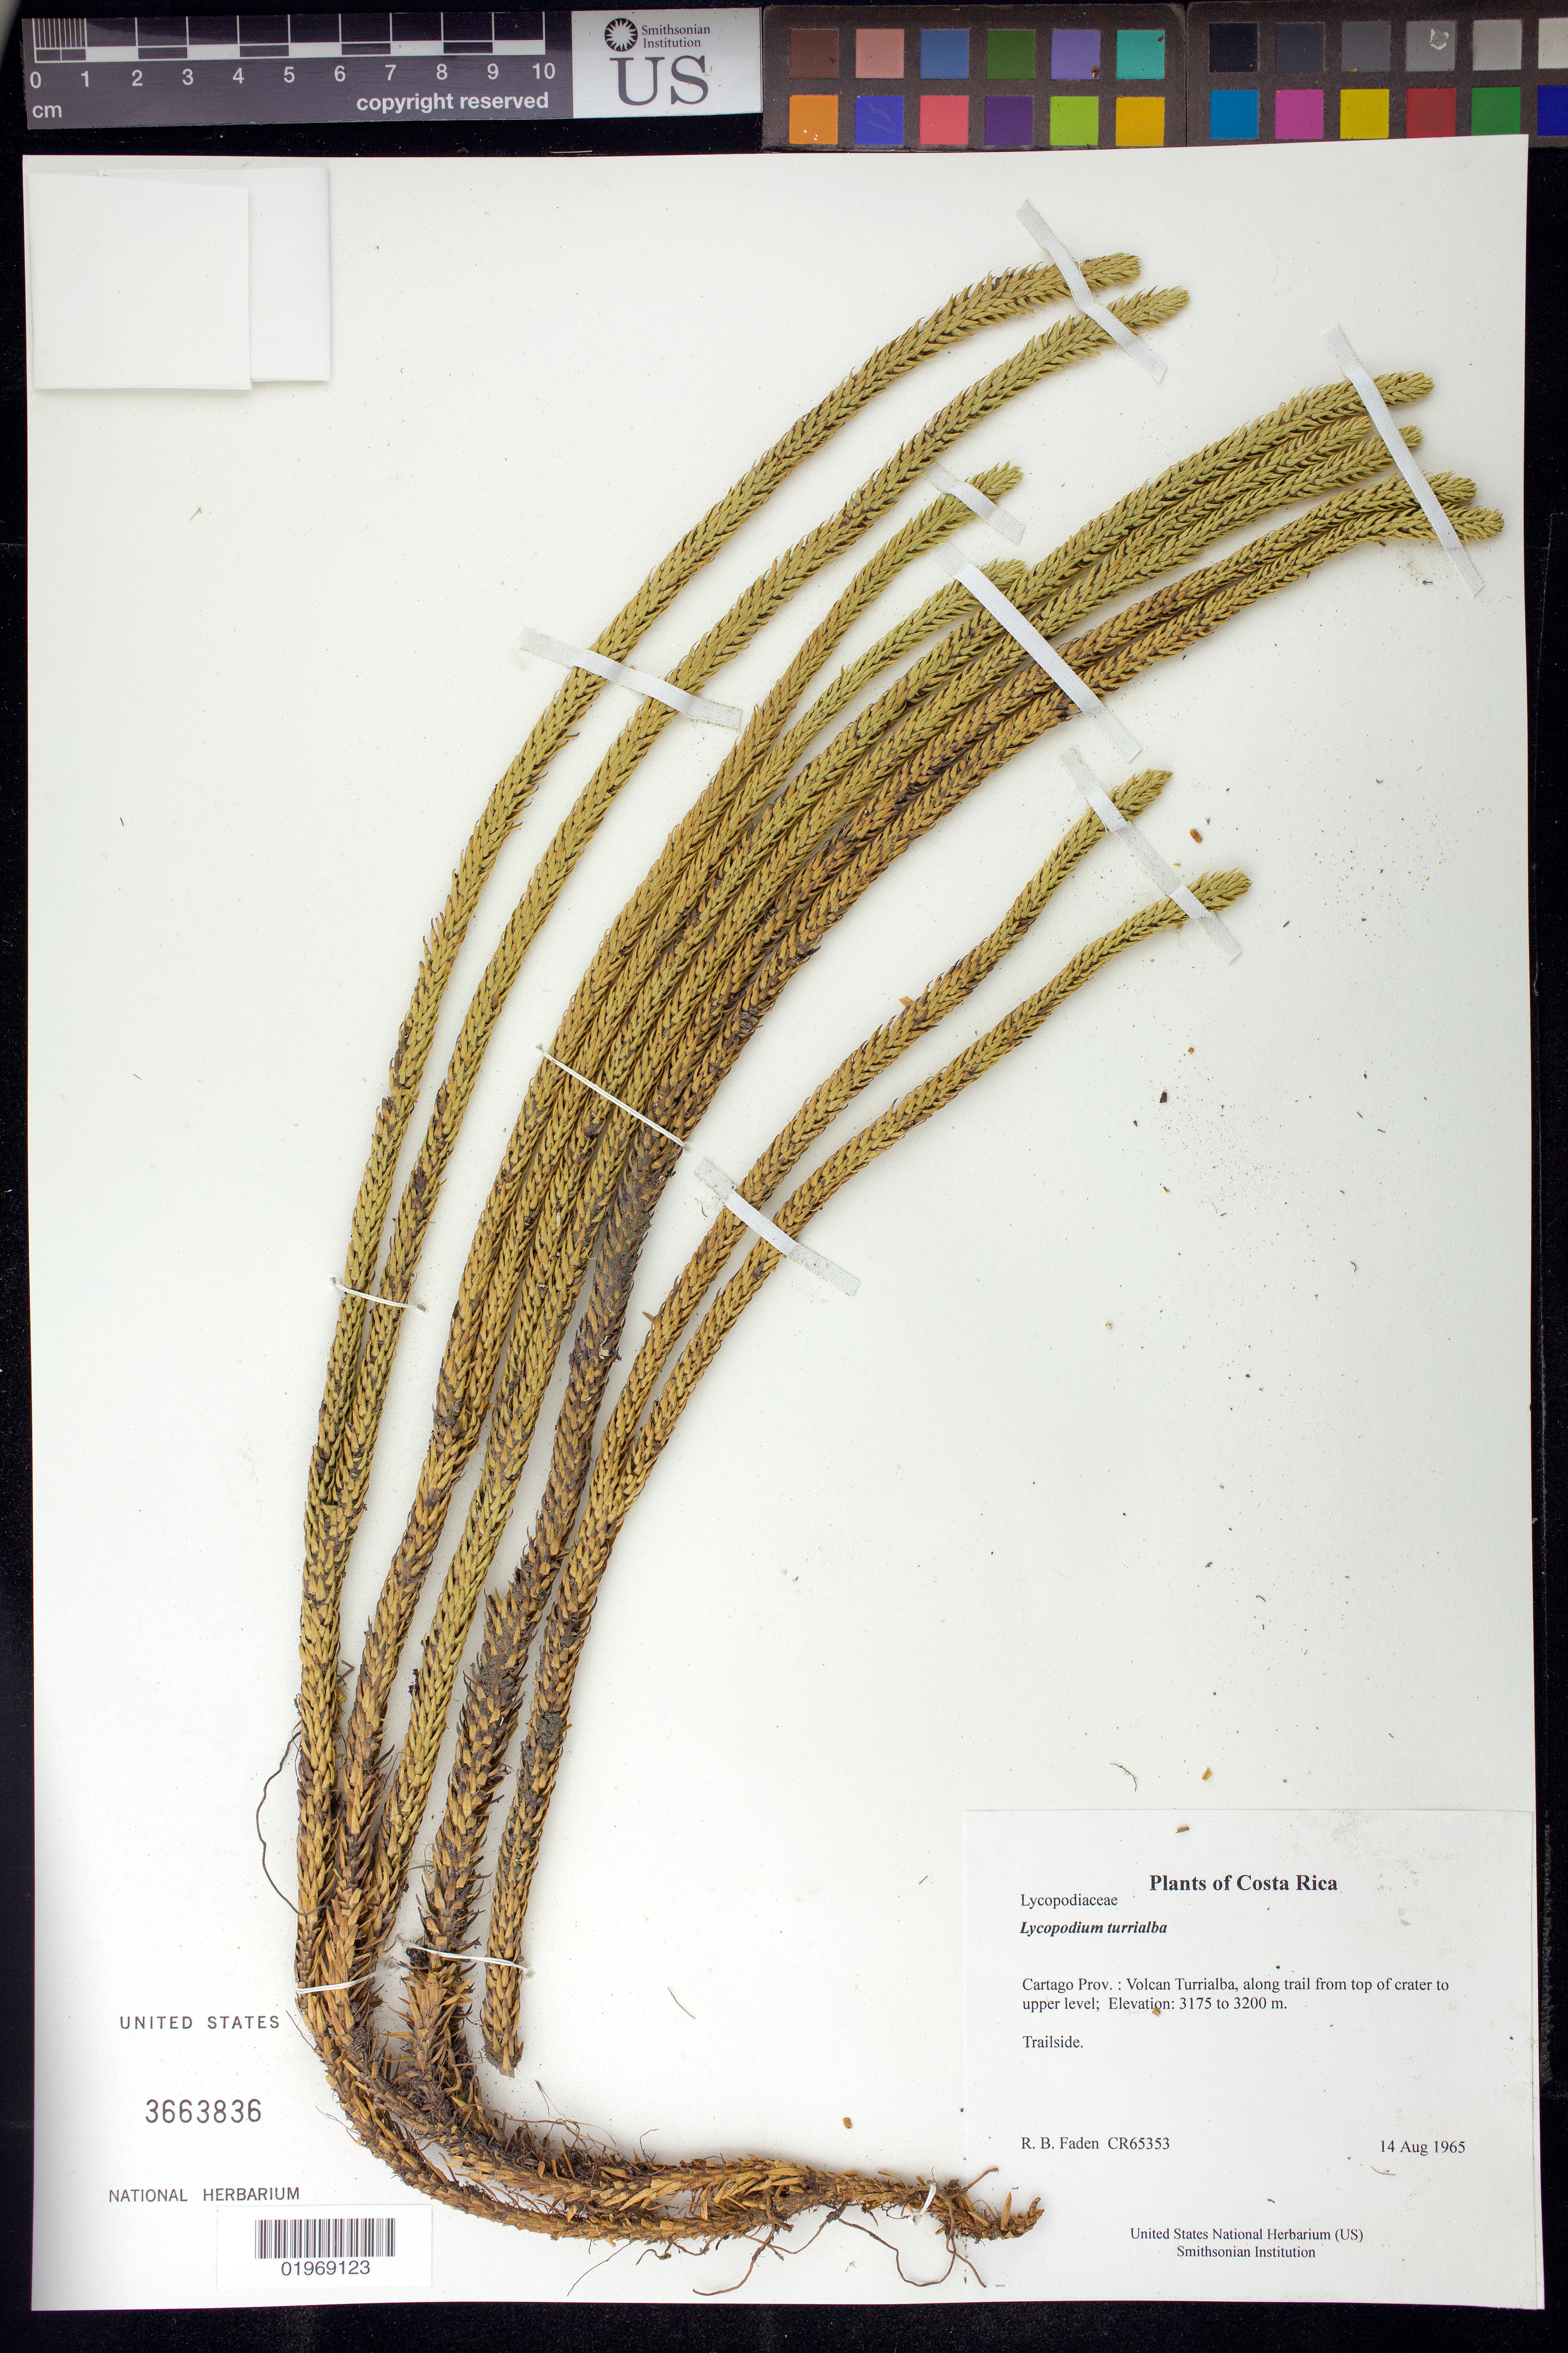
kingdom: Plantae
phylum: Tracheophyta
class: Lycopodiopsida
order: Lycopodiales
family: Lycopodiaceae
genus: Phlegmariurus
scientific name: Phlegmariurus talamancanus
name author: (B. Øllg.) B. Øllg.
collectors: R. B. Faden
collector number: CR65353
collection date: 1965-08-14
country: Costa Rica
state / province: Cartago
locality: Volcan Turrialba, along trail from top of crater to upper level.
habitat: Trailside.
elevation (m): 3175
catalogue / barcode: US 3663836